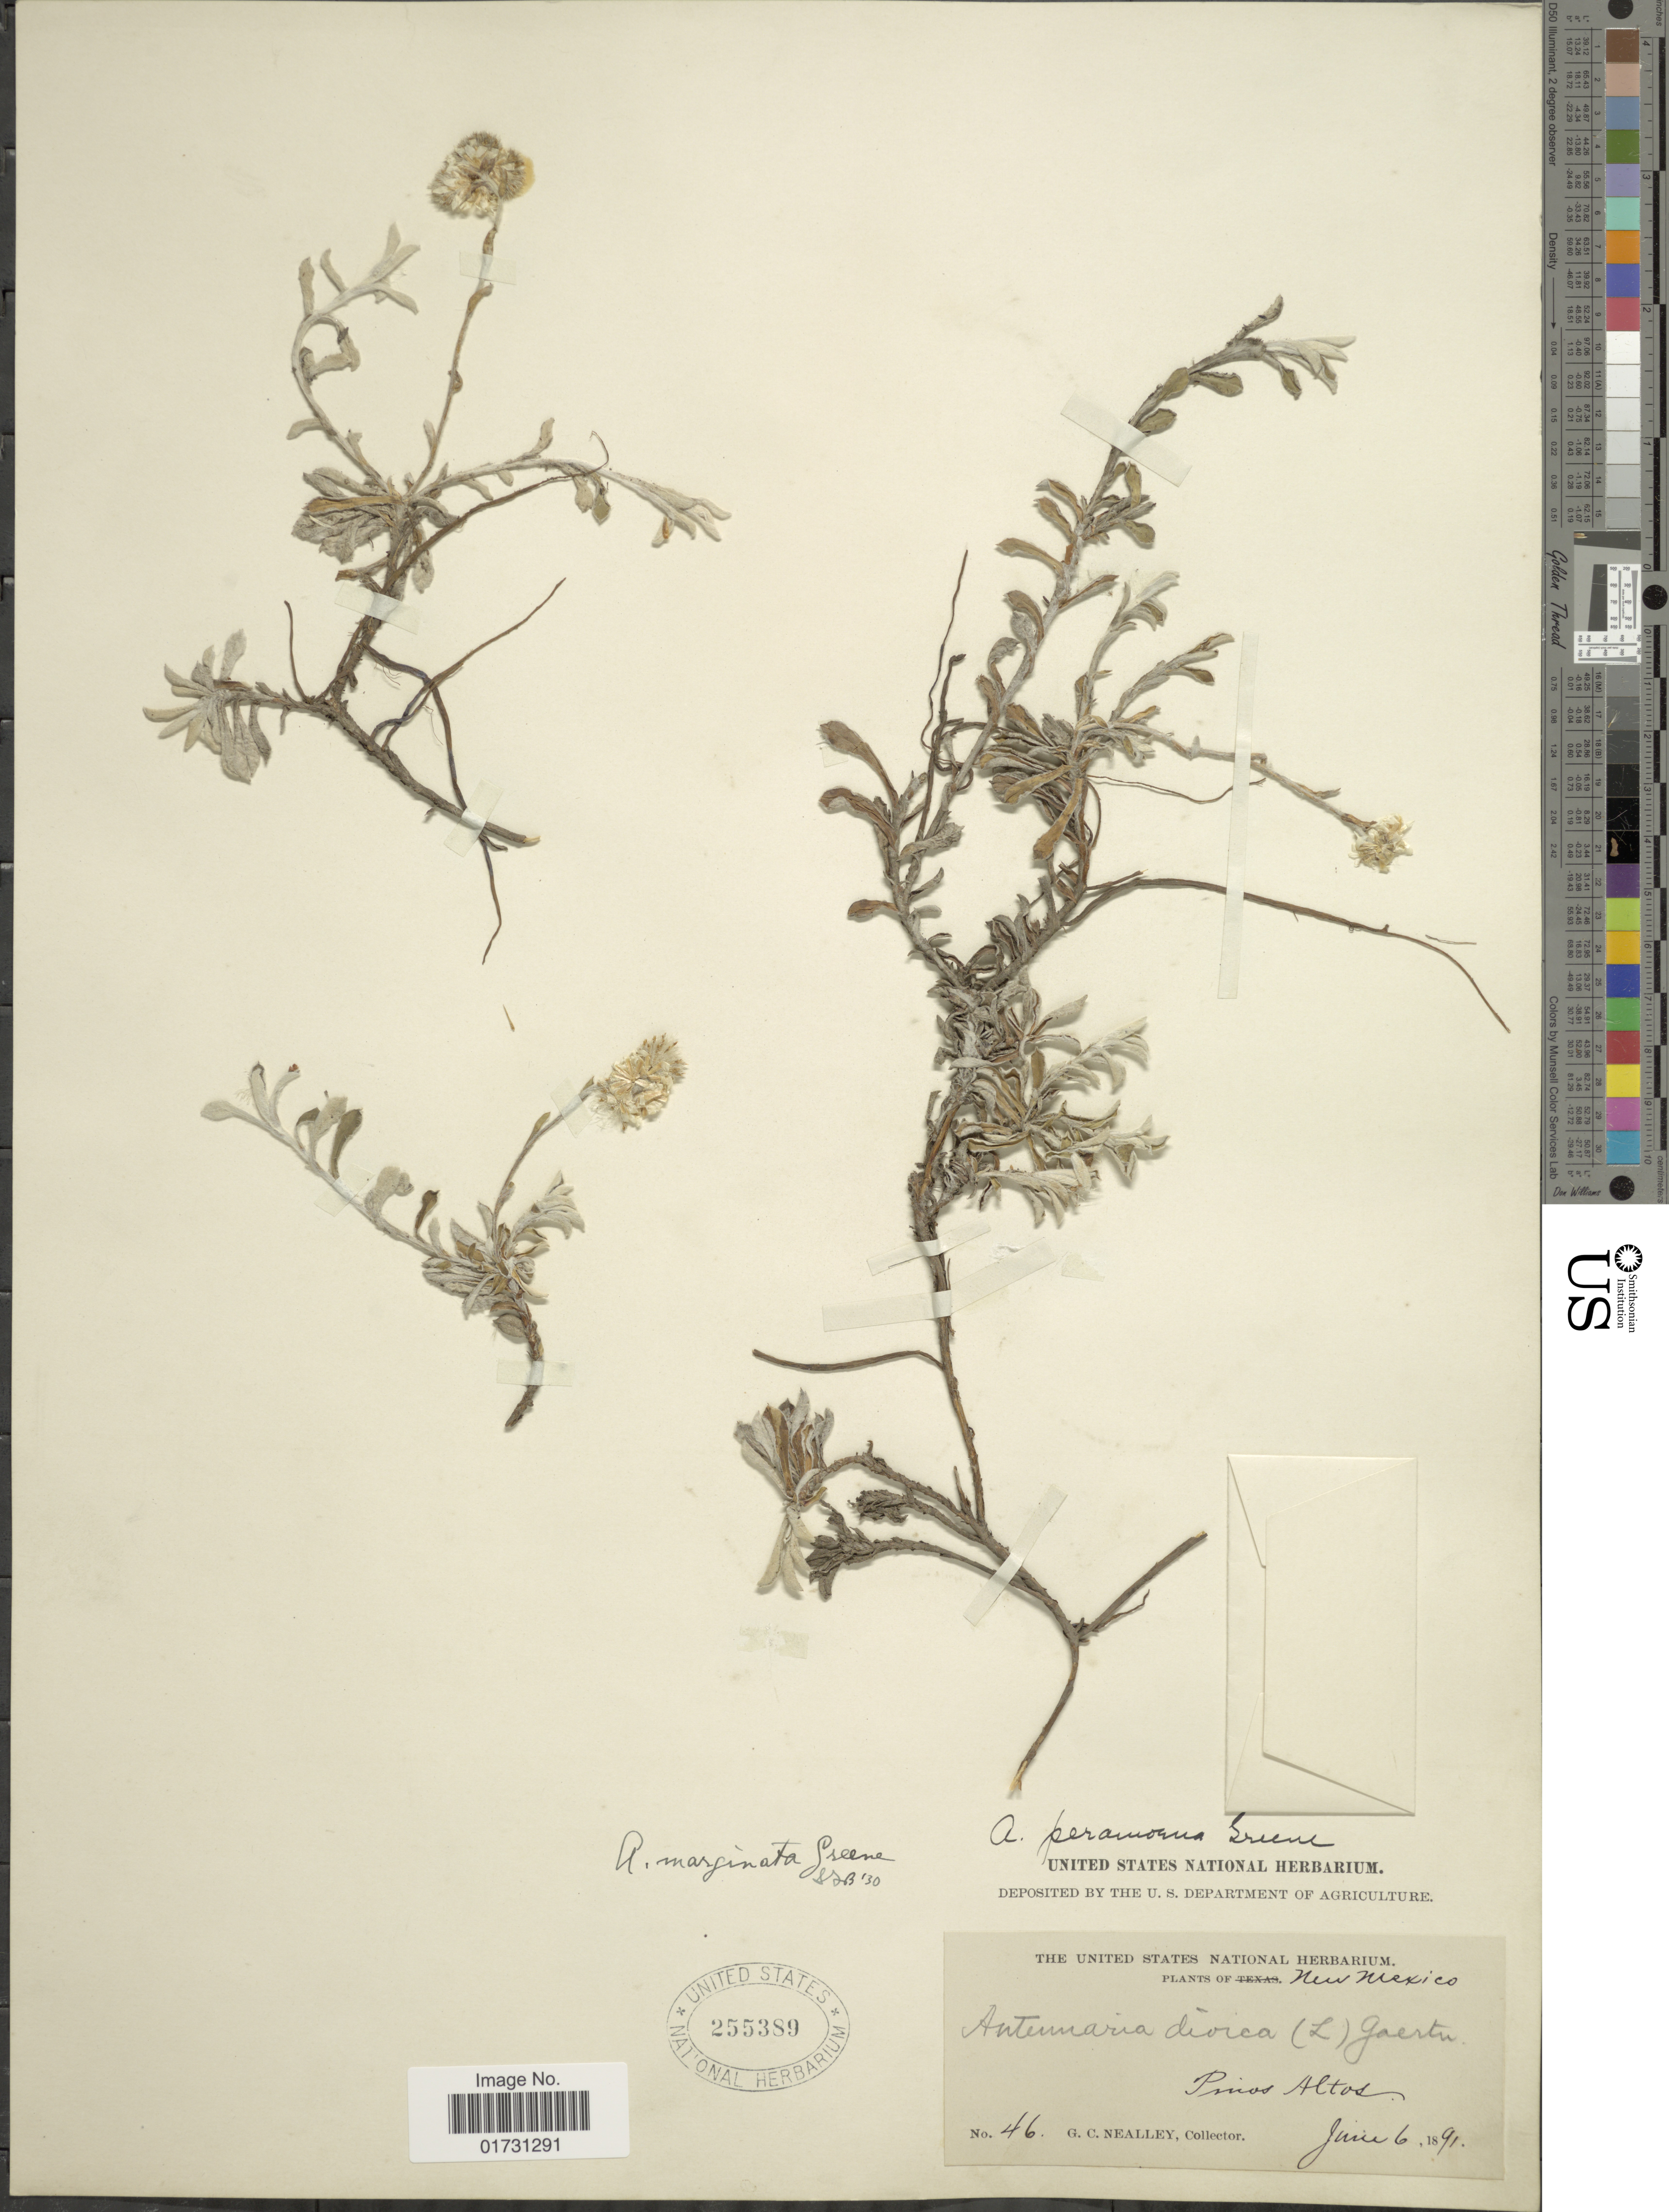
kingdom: Plantae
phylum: Tracheophyta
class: Magnoliopsida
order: Asterales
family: Asteraceae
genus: Antennaria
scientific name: Antennaria marginata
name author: Greene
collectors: G. C. Nealley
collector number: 46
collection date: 1891-06-06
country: United States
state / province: New Mexico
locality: Pinos Altos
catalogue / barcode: US 255389